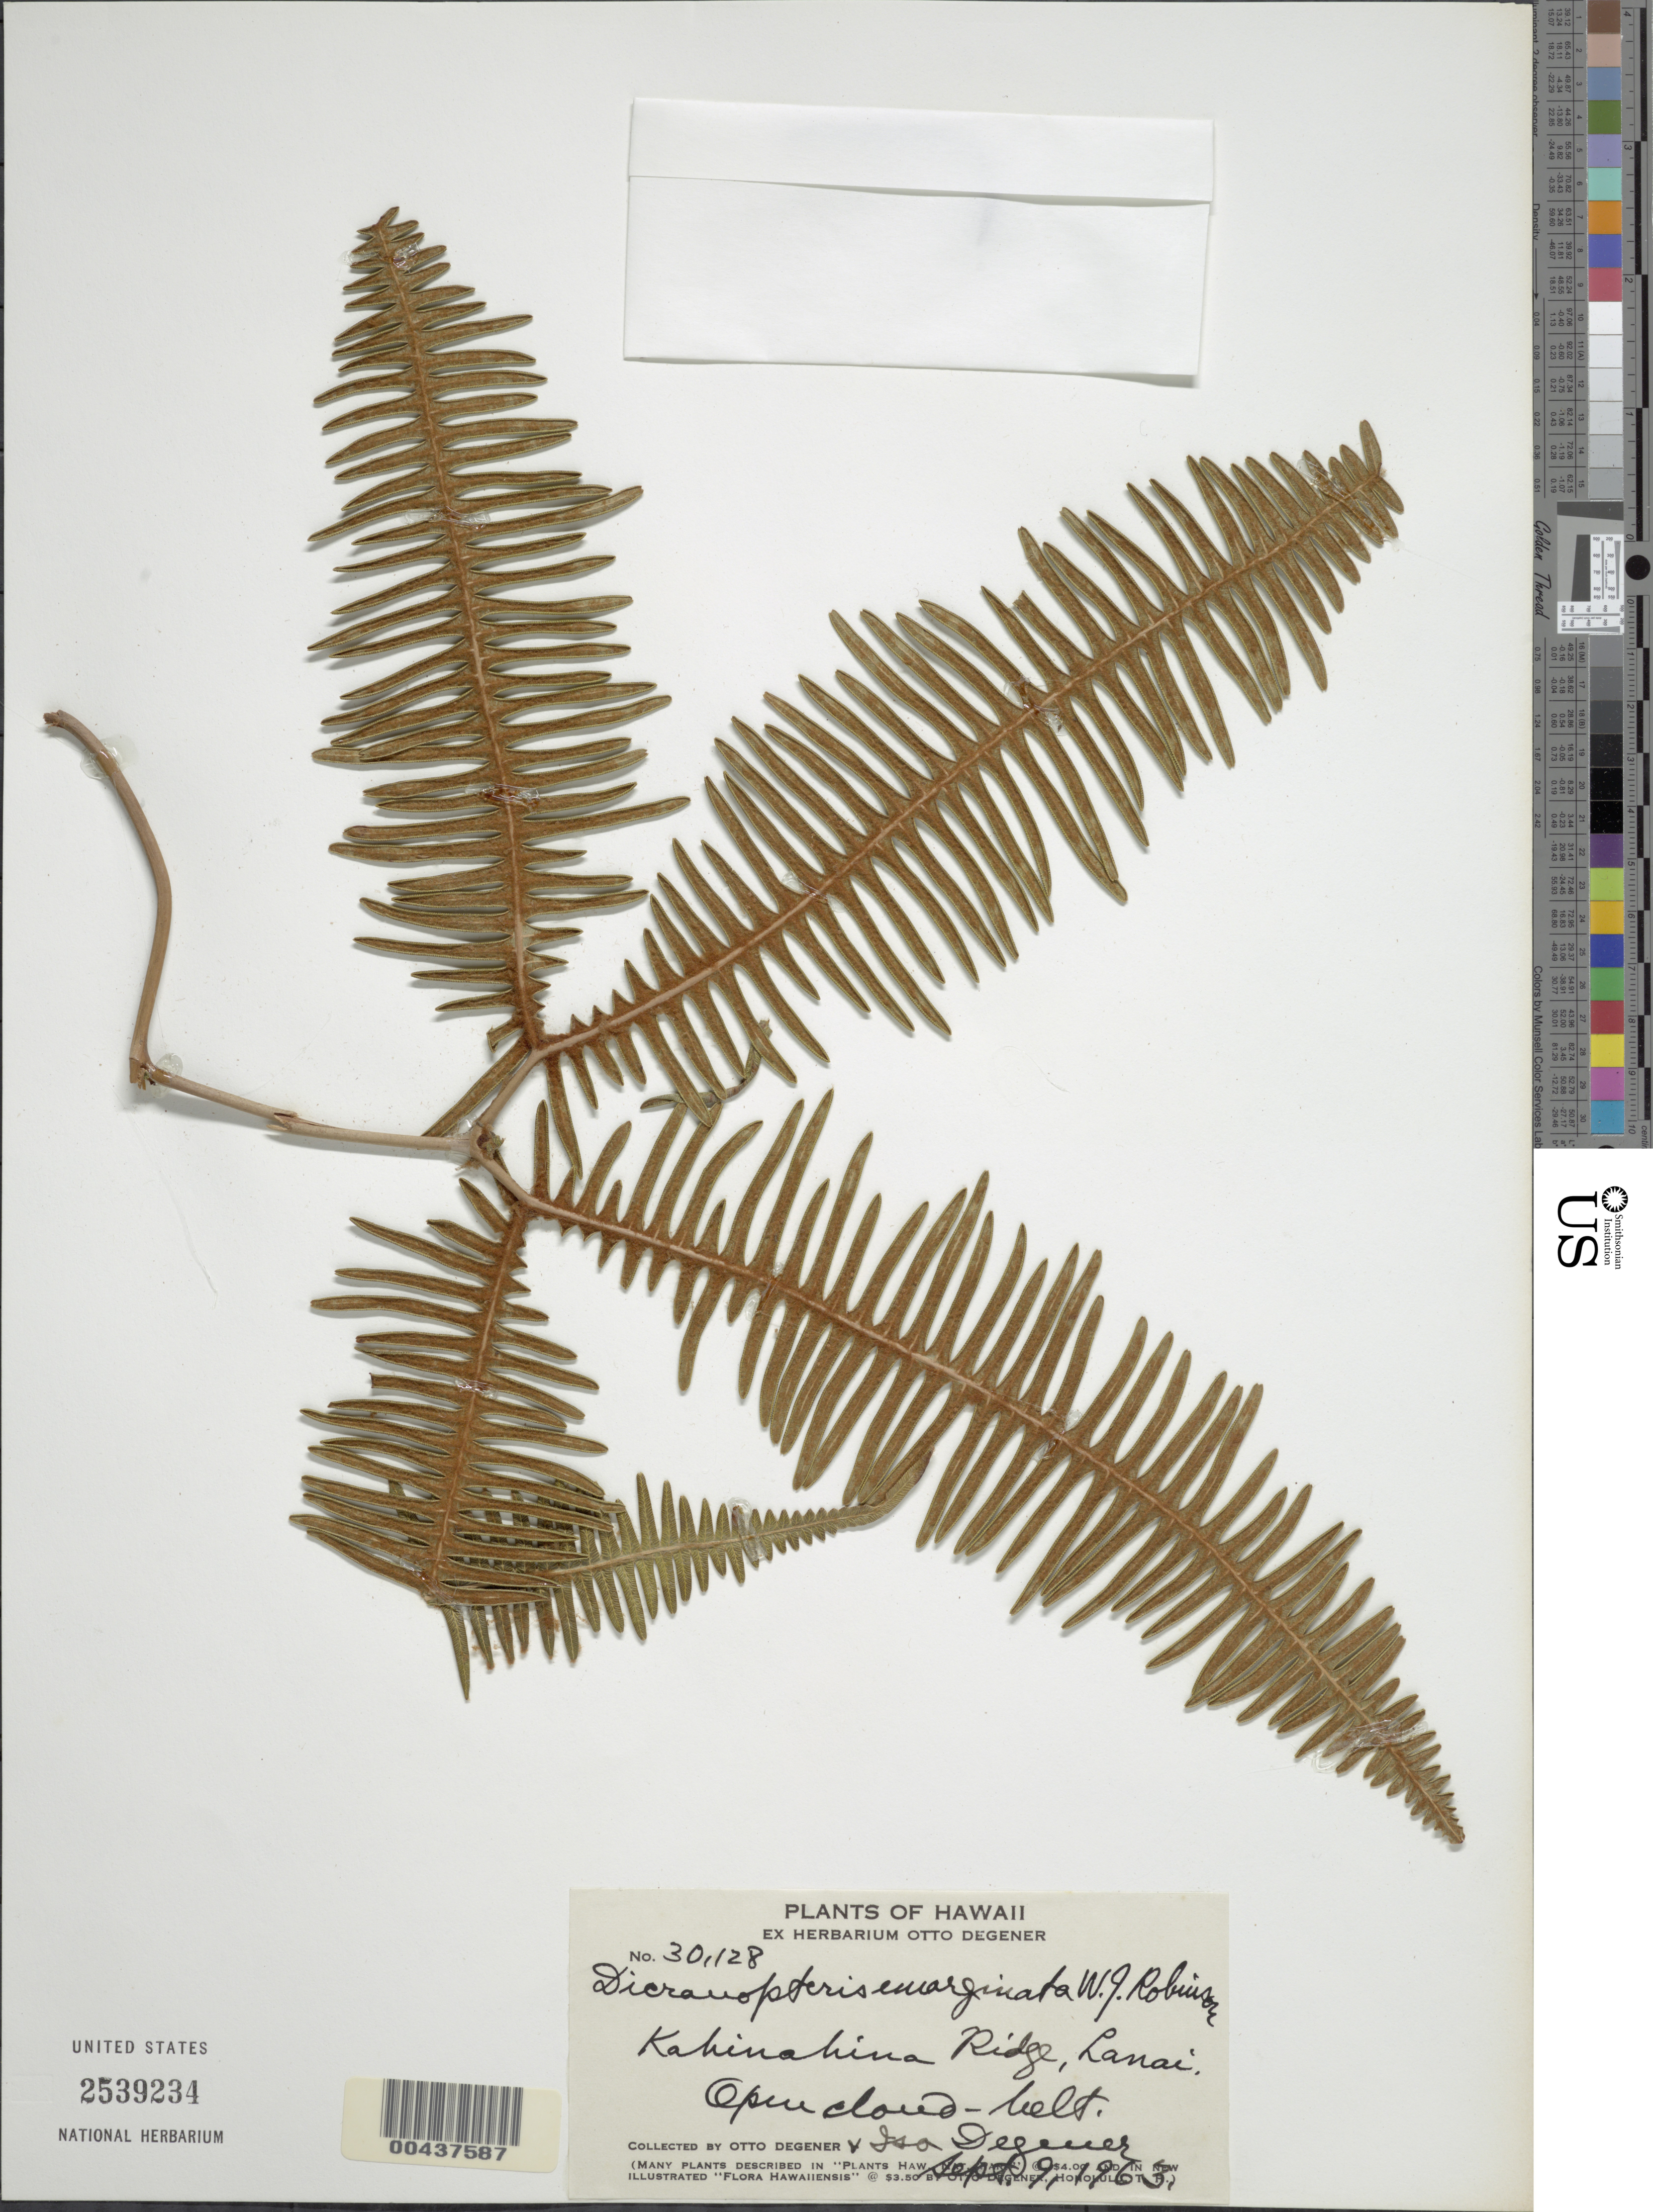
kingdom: Plantae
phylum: Tracheophyta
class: Polypodiopsida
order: Gleicheniales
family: Gleicheniaceae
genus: Dicranopteris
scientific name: Dicranopteris linearis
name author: (Burm. f.) Underw.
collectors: O. Degener & I. Degener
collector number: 30128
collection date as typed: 9 Sep 1963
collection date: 1963-09-09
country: United States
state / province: Hawaii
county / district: Maui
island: Lana'i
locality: Kahinahina Ridge, Lanai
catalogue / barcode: US 2539234